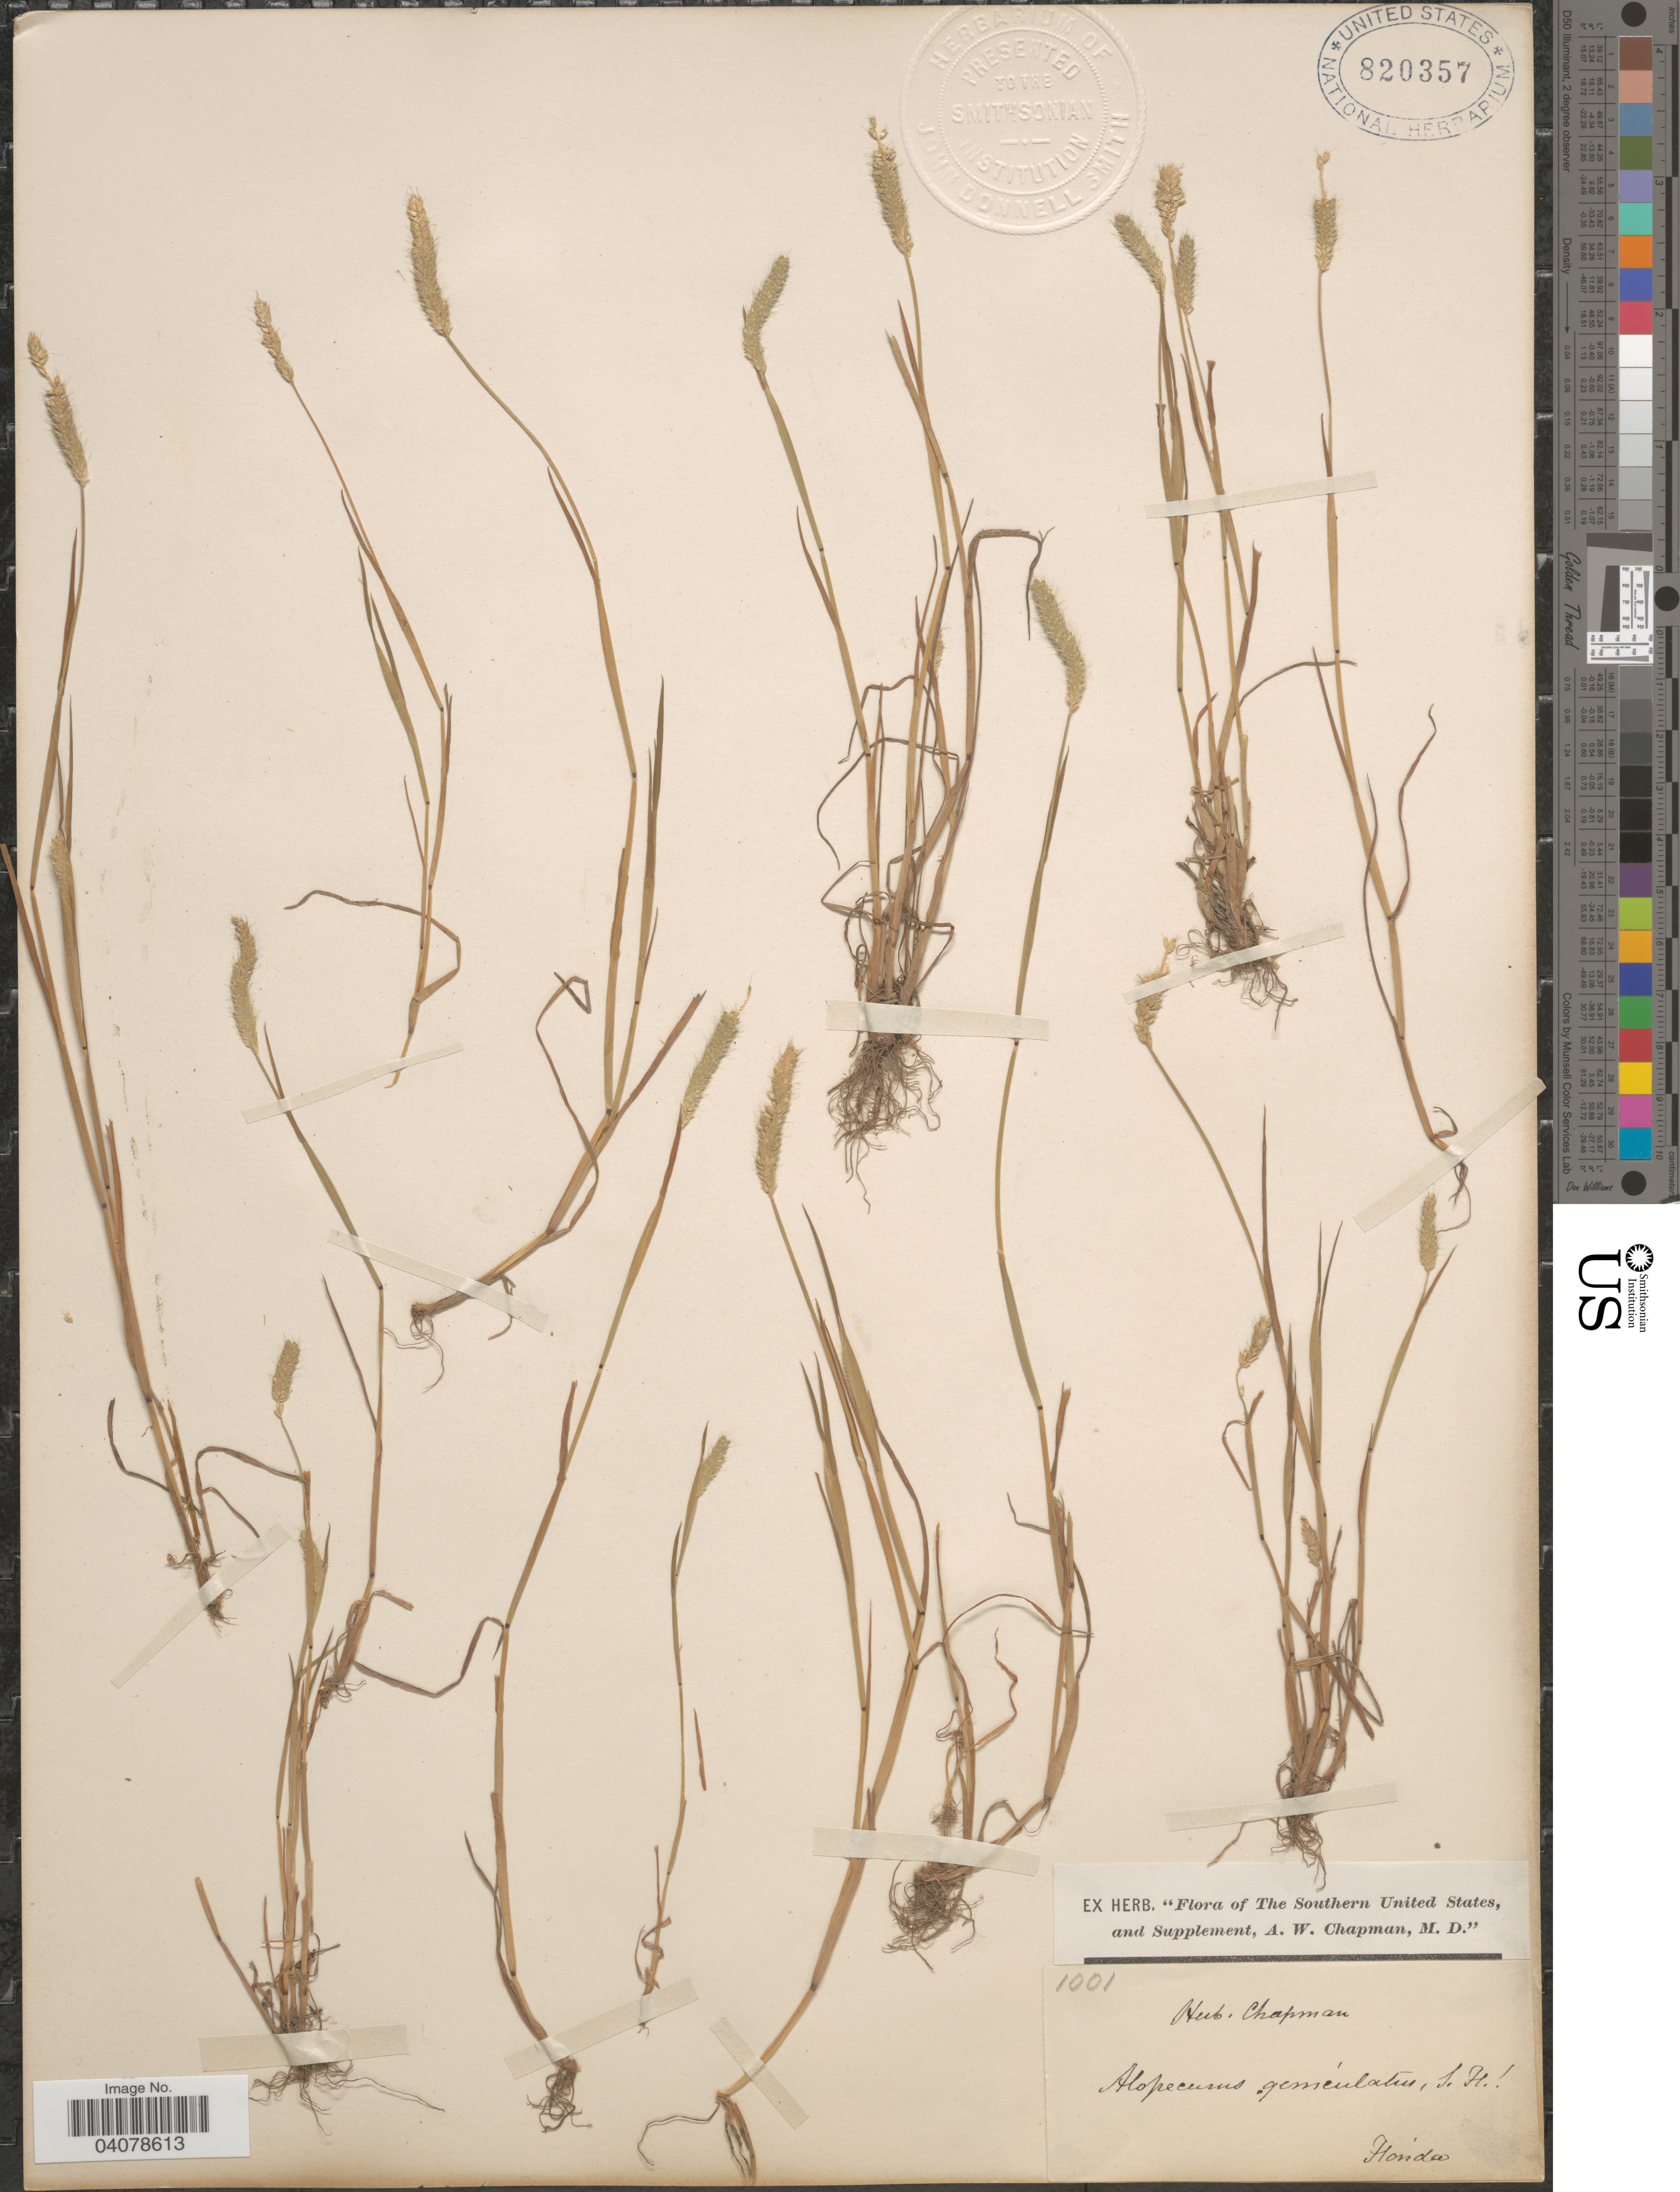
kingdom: Plantae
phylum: Tracheophyta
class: Liliopsida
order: Poales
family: Poaceae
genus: Alopecurus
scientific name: Alopecurus carolinianus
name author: Walter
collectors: ex herb. A.W. Chapman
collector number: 1001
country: United States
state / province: Florida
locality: The Southern United States, and Supplement.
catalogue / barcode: US 820357